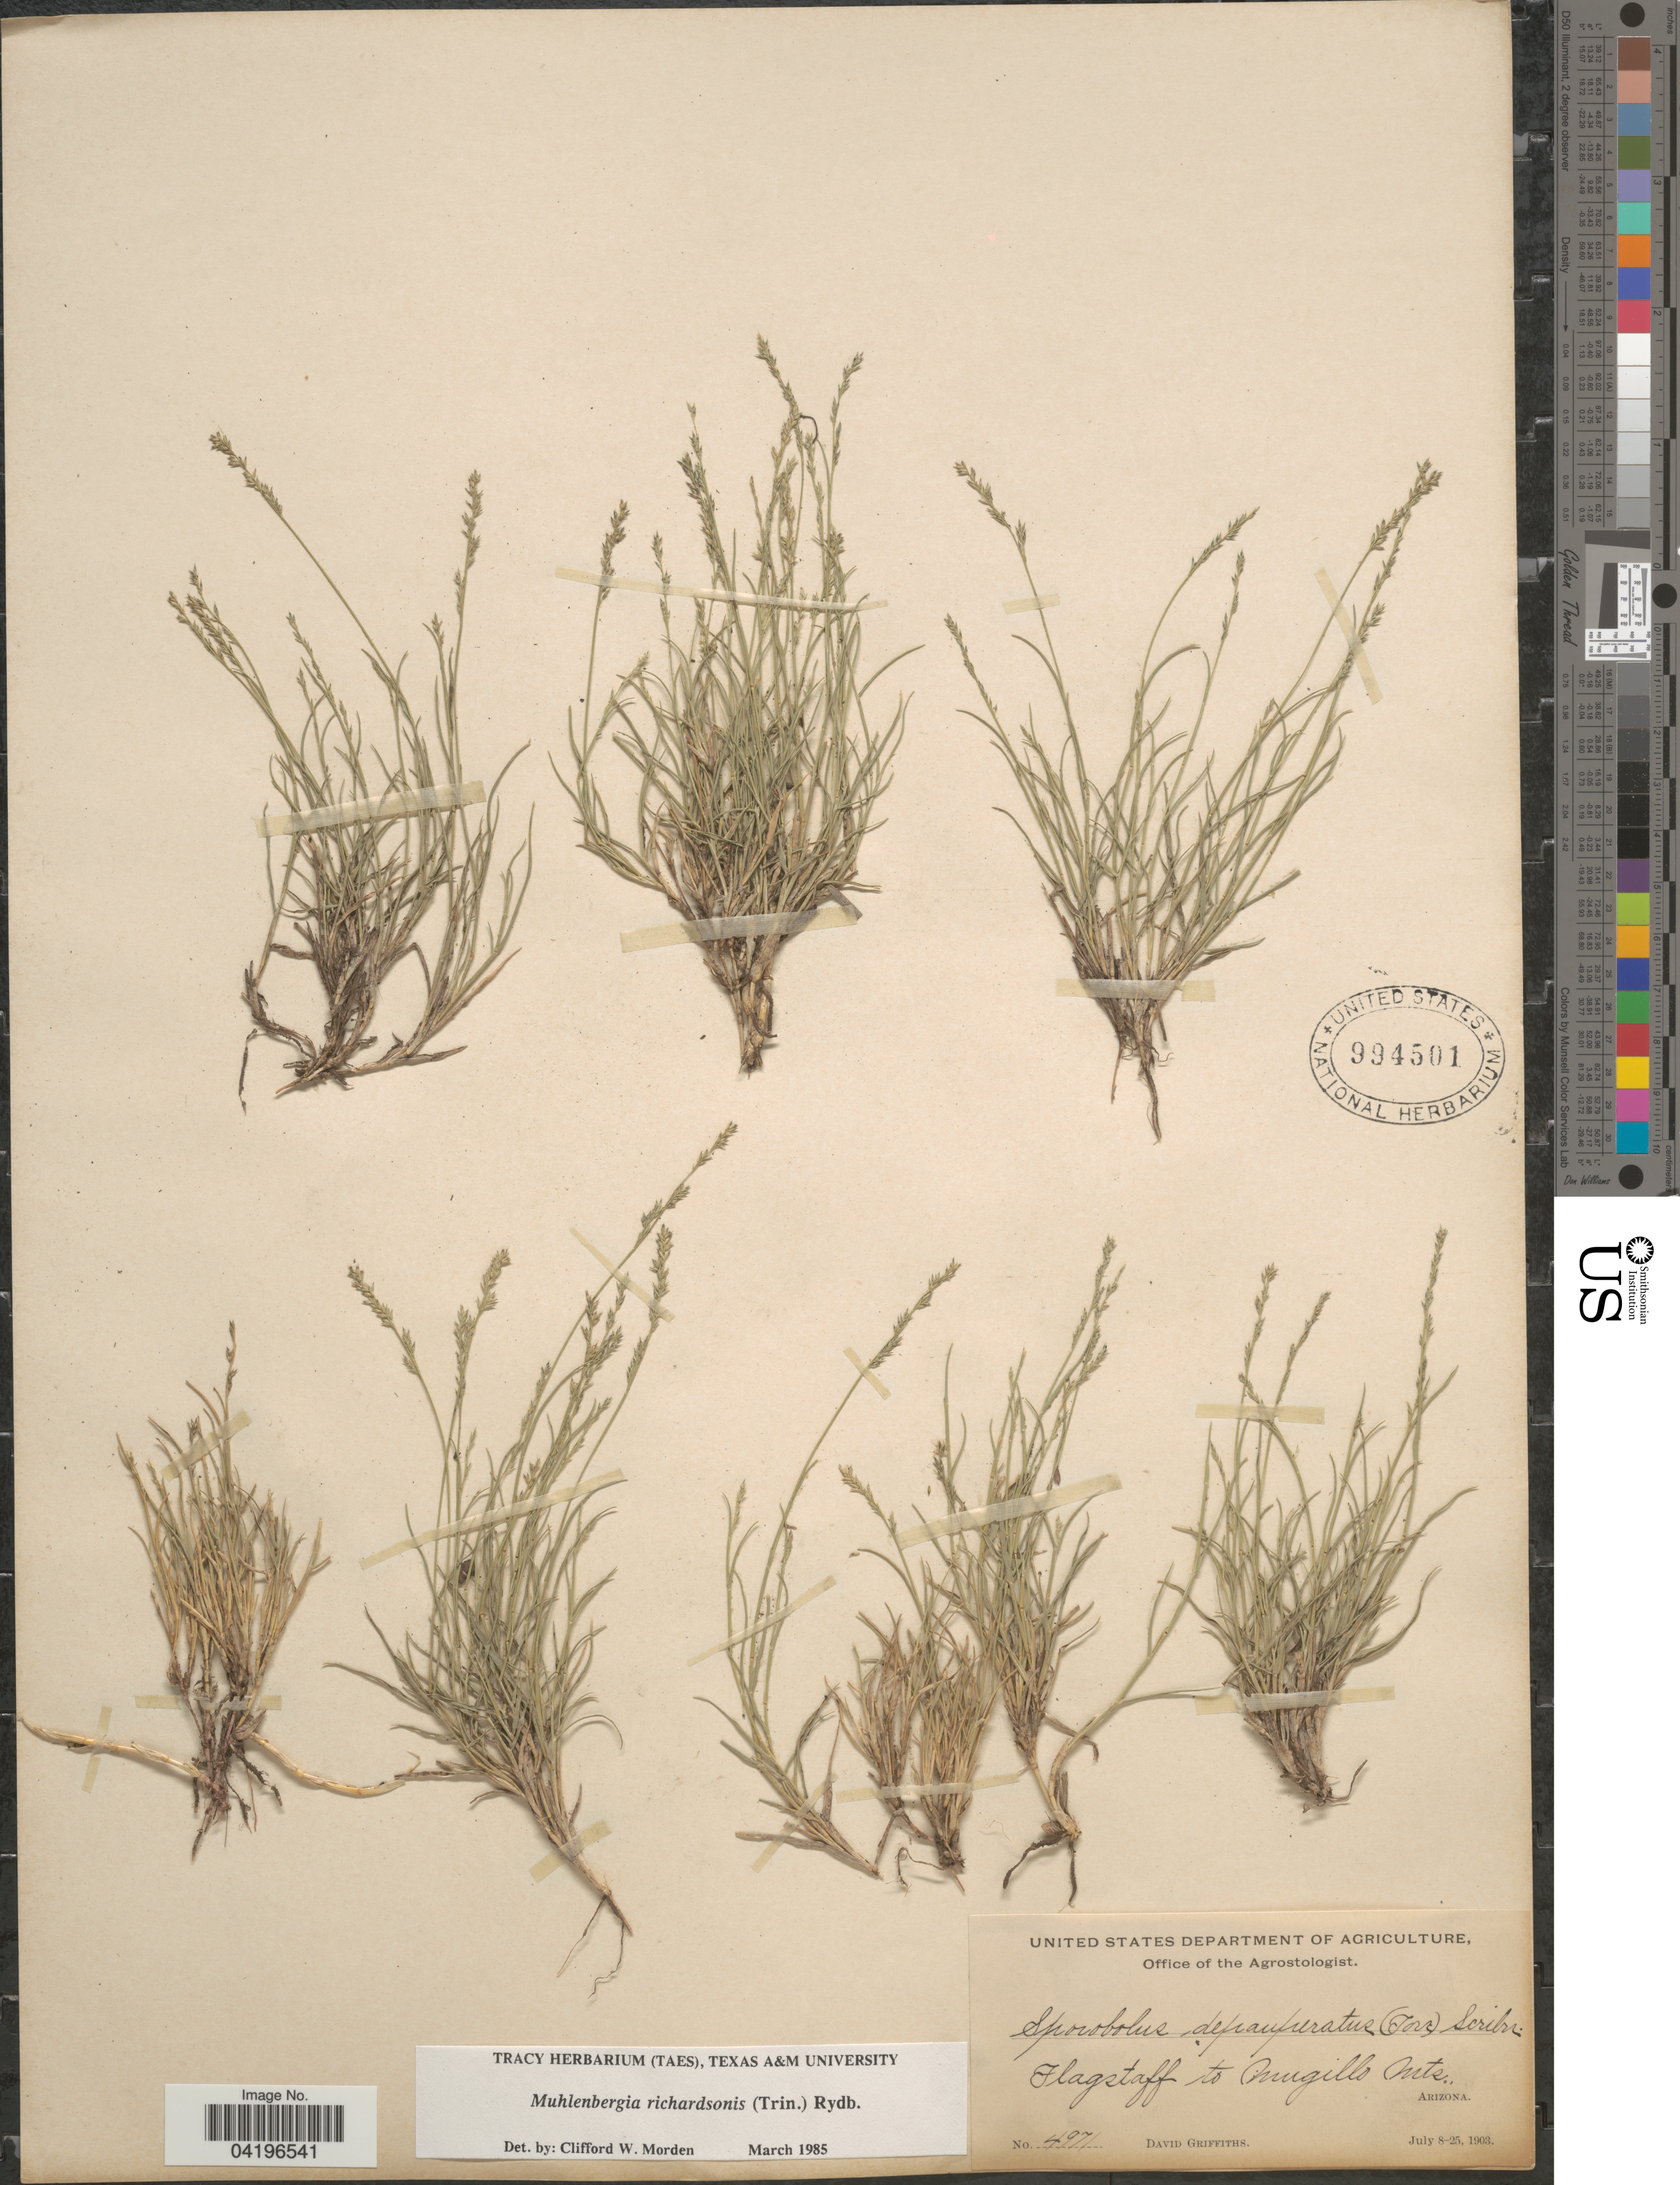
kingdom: Plantae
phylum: Tracheophyta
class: Liliopsida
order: Poales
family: Poaceae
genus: Muhlenbergia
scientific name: Muhlenbergia richardsonis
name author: (Trin.) Rydb.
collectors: D. Griffiths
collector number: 4971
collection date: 1903-07-08/1903-07-25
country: United States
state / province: Arizona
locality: Flagstaff to Mugillo Mts.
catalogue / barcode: US 994501